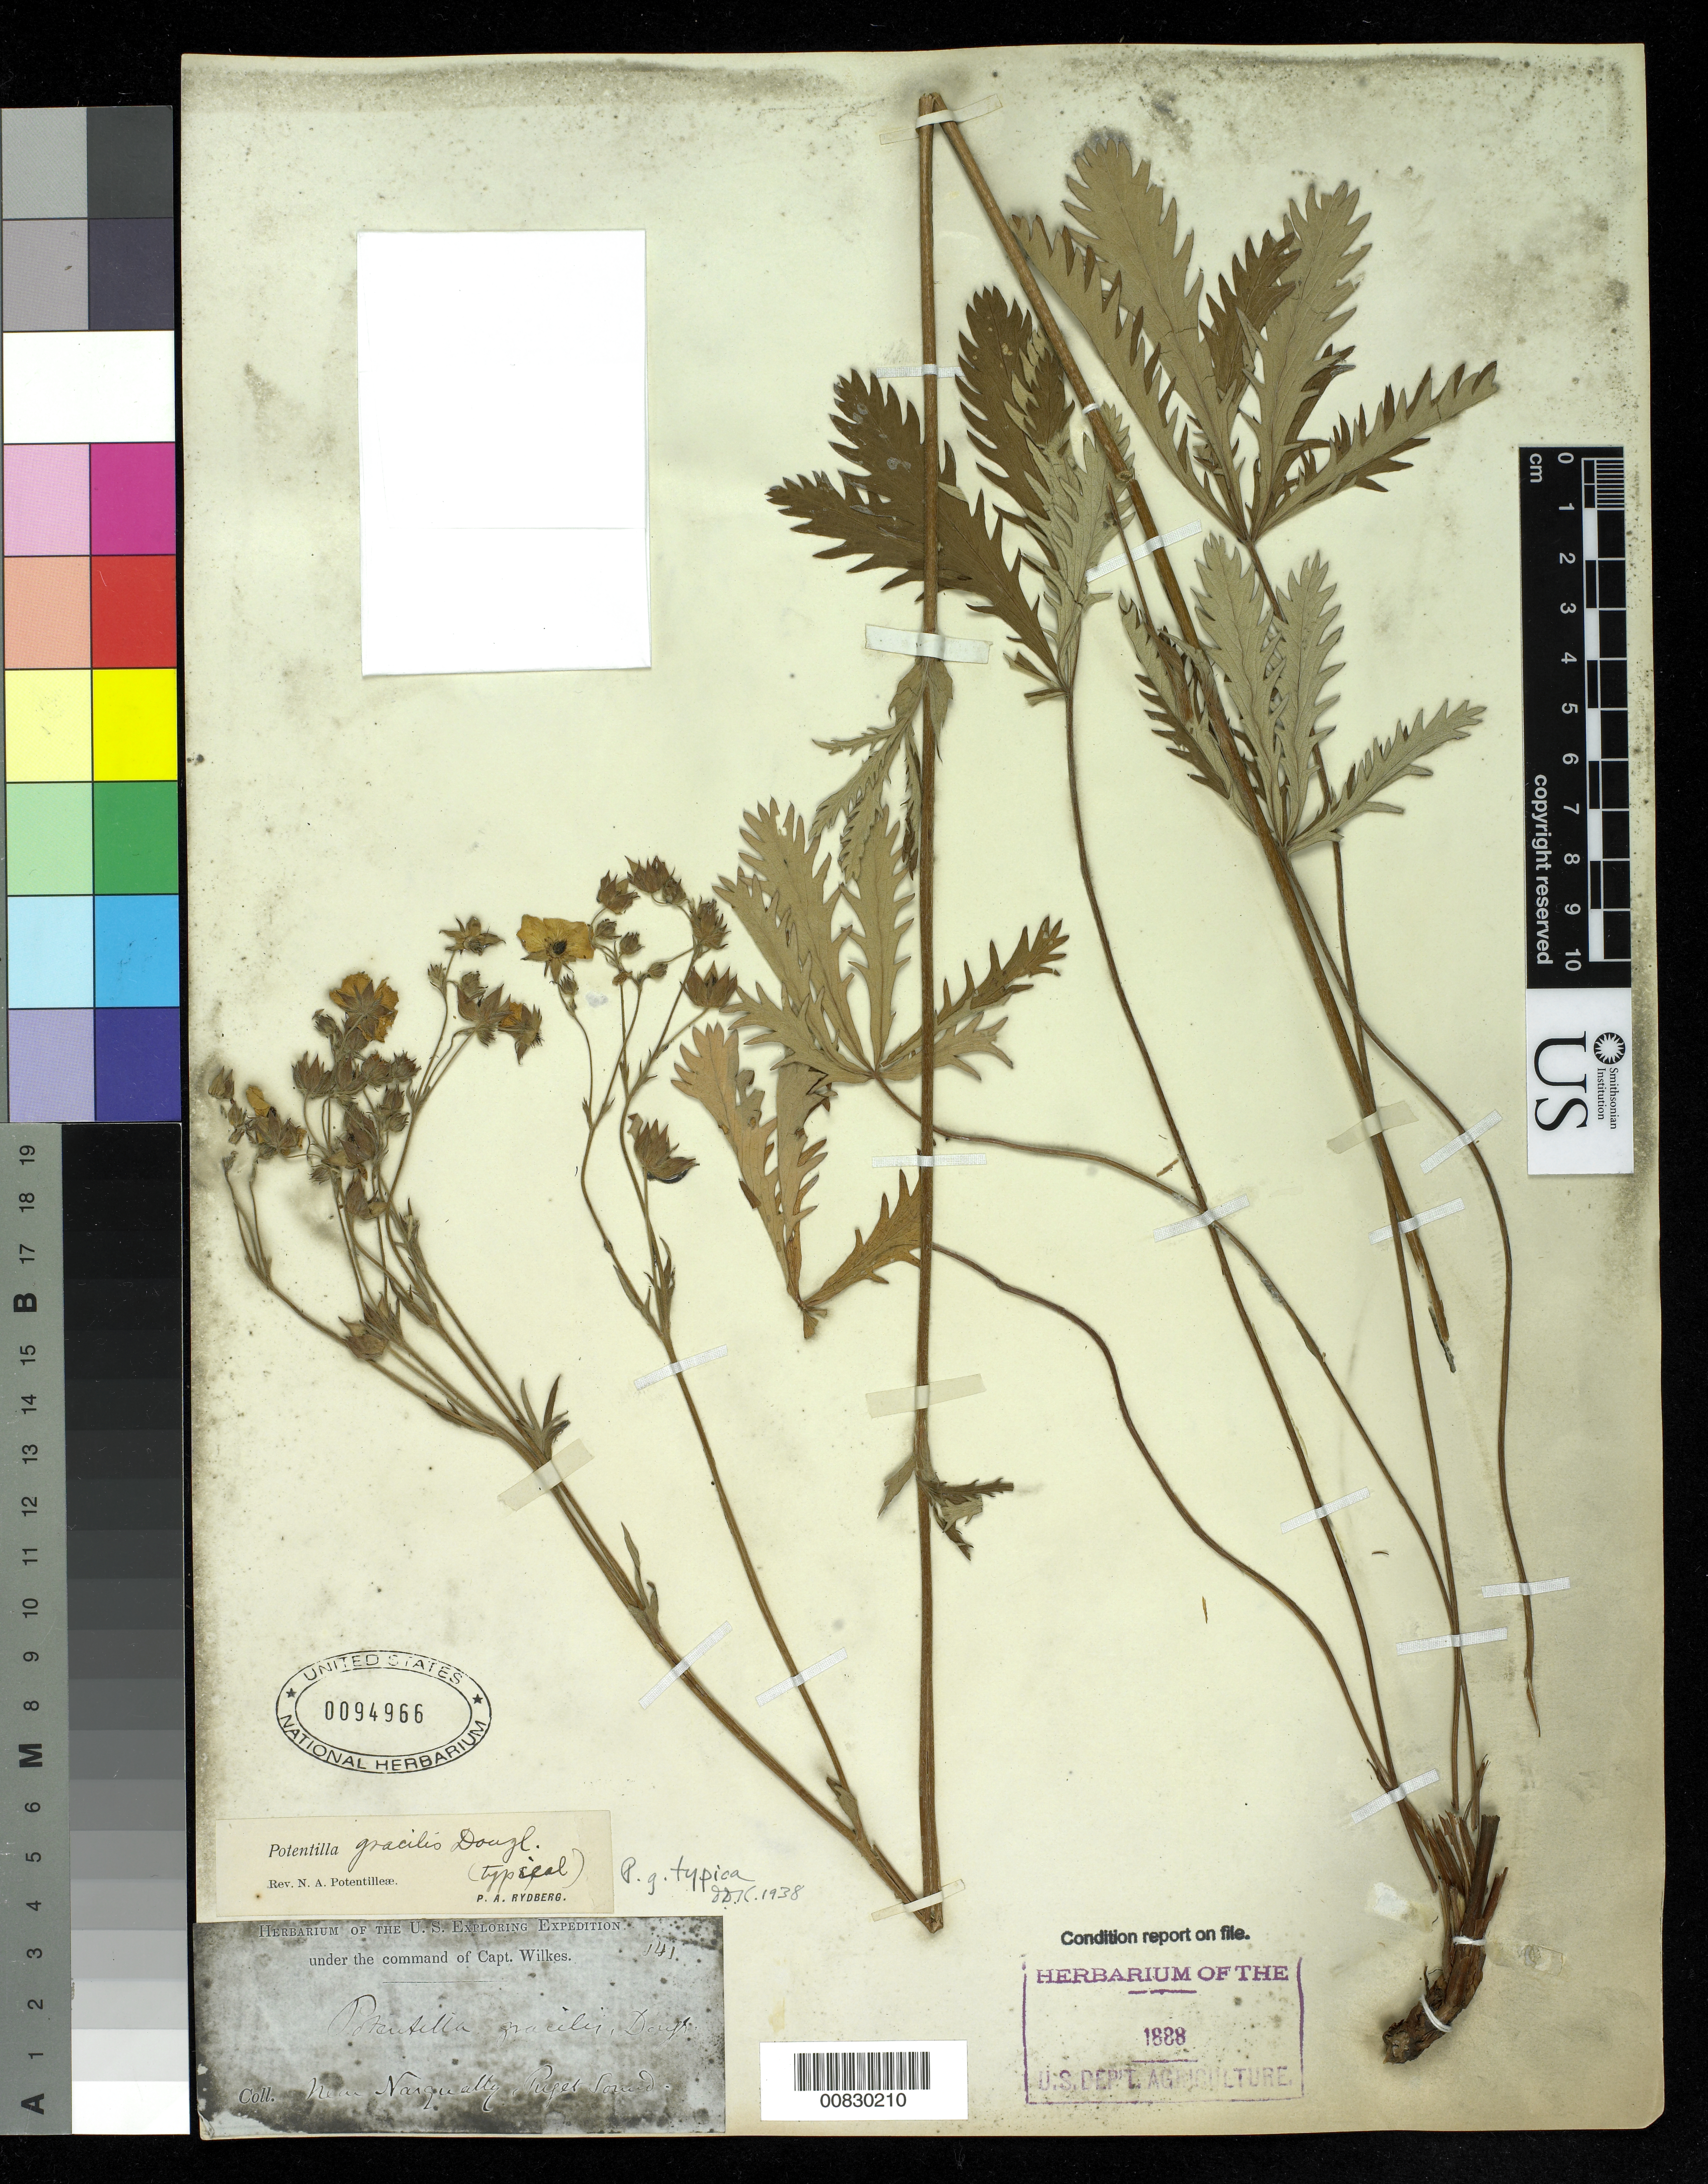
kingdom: Plantae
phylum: Tracheophyta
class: Magnoliopsida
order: Rosales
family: Rosaceae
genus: Potentilla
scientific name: Potentilla gracilis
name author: Douglas ex Hook.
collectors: Wilkes Explor. Exped.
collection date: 1838/1842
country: United States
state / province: Washington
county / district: King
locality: Near Nisqually, Puget Sound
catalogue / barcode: US 94966